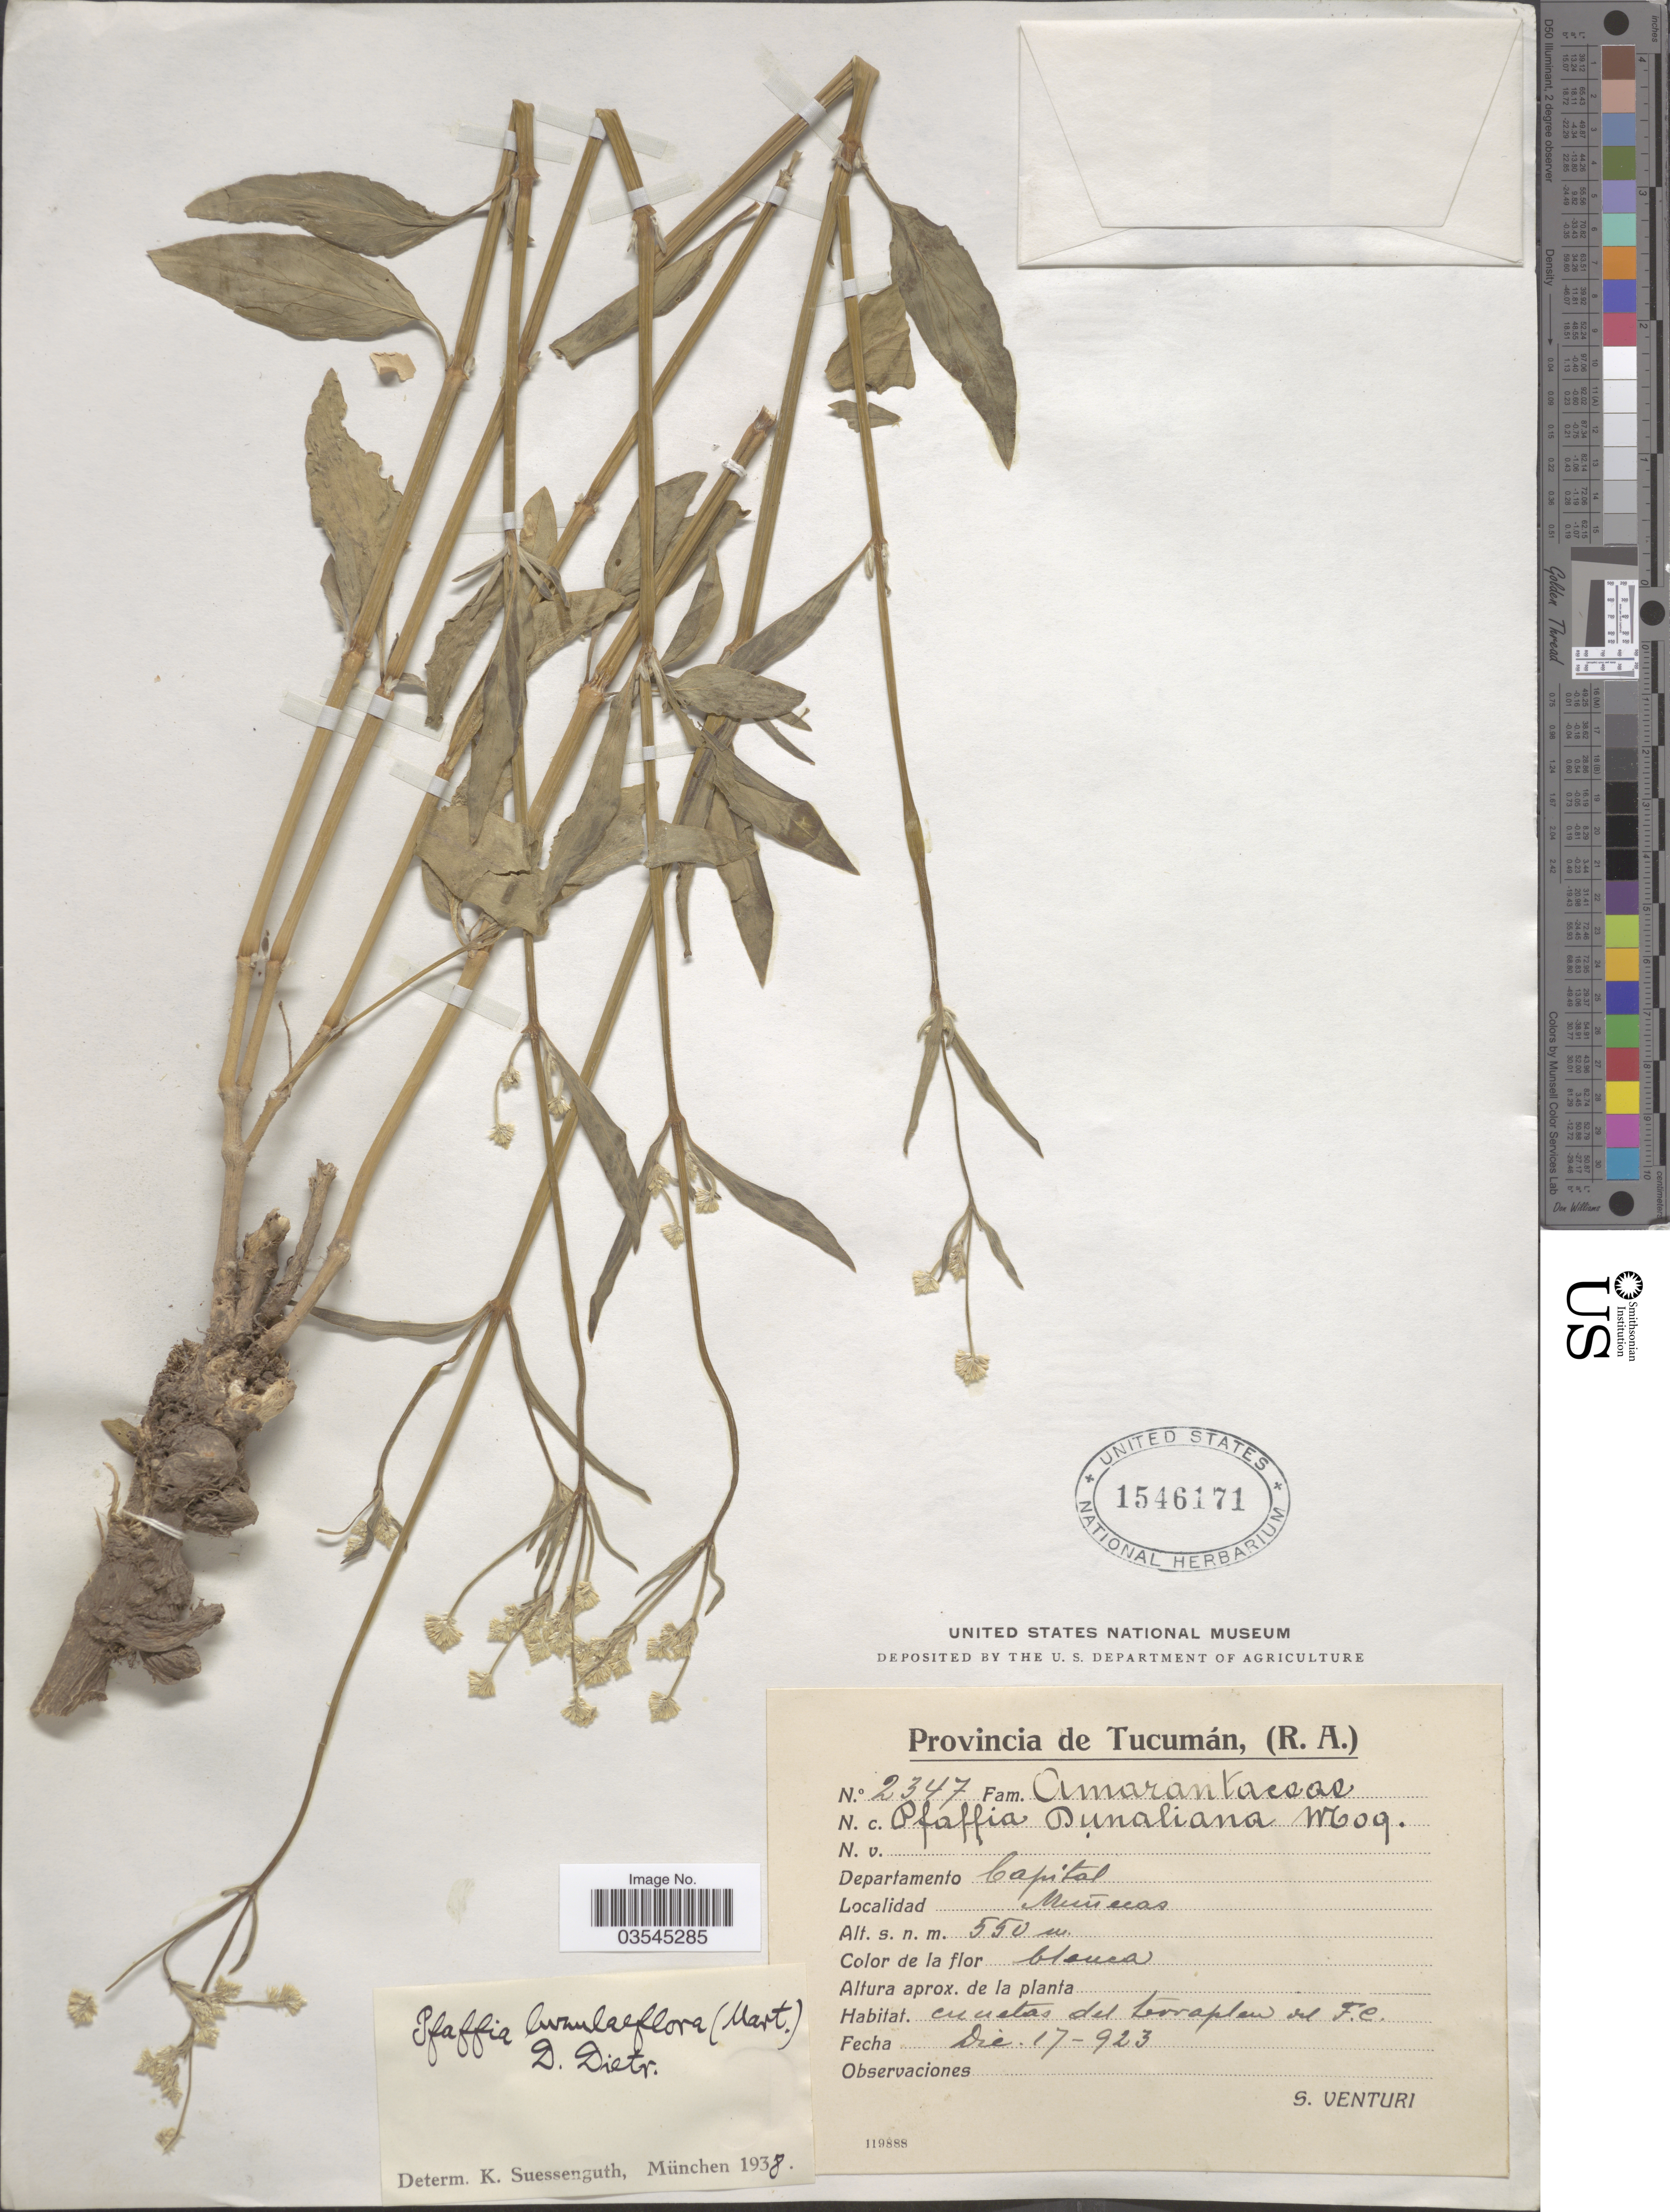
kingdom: Plantae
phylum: Tracheophyta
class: Magnoliopsida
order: Caryophyllales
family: Amaranthaceae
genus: Pfaffia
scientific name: Pfaffia glomerata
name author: (Spreng.) Pedersen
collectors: S. Venturi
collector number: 2347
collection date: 1923-12-17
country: Argentina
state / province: Tucuman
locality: Departamento Capital. Muñecas.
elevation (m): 550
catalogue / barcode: US 1546171